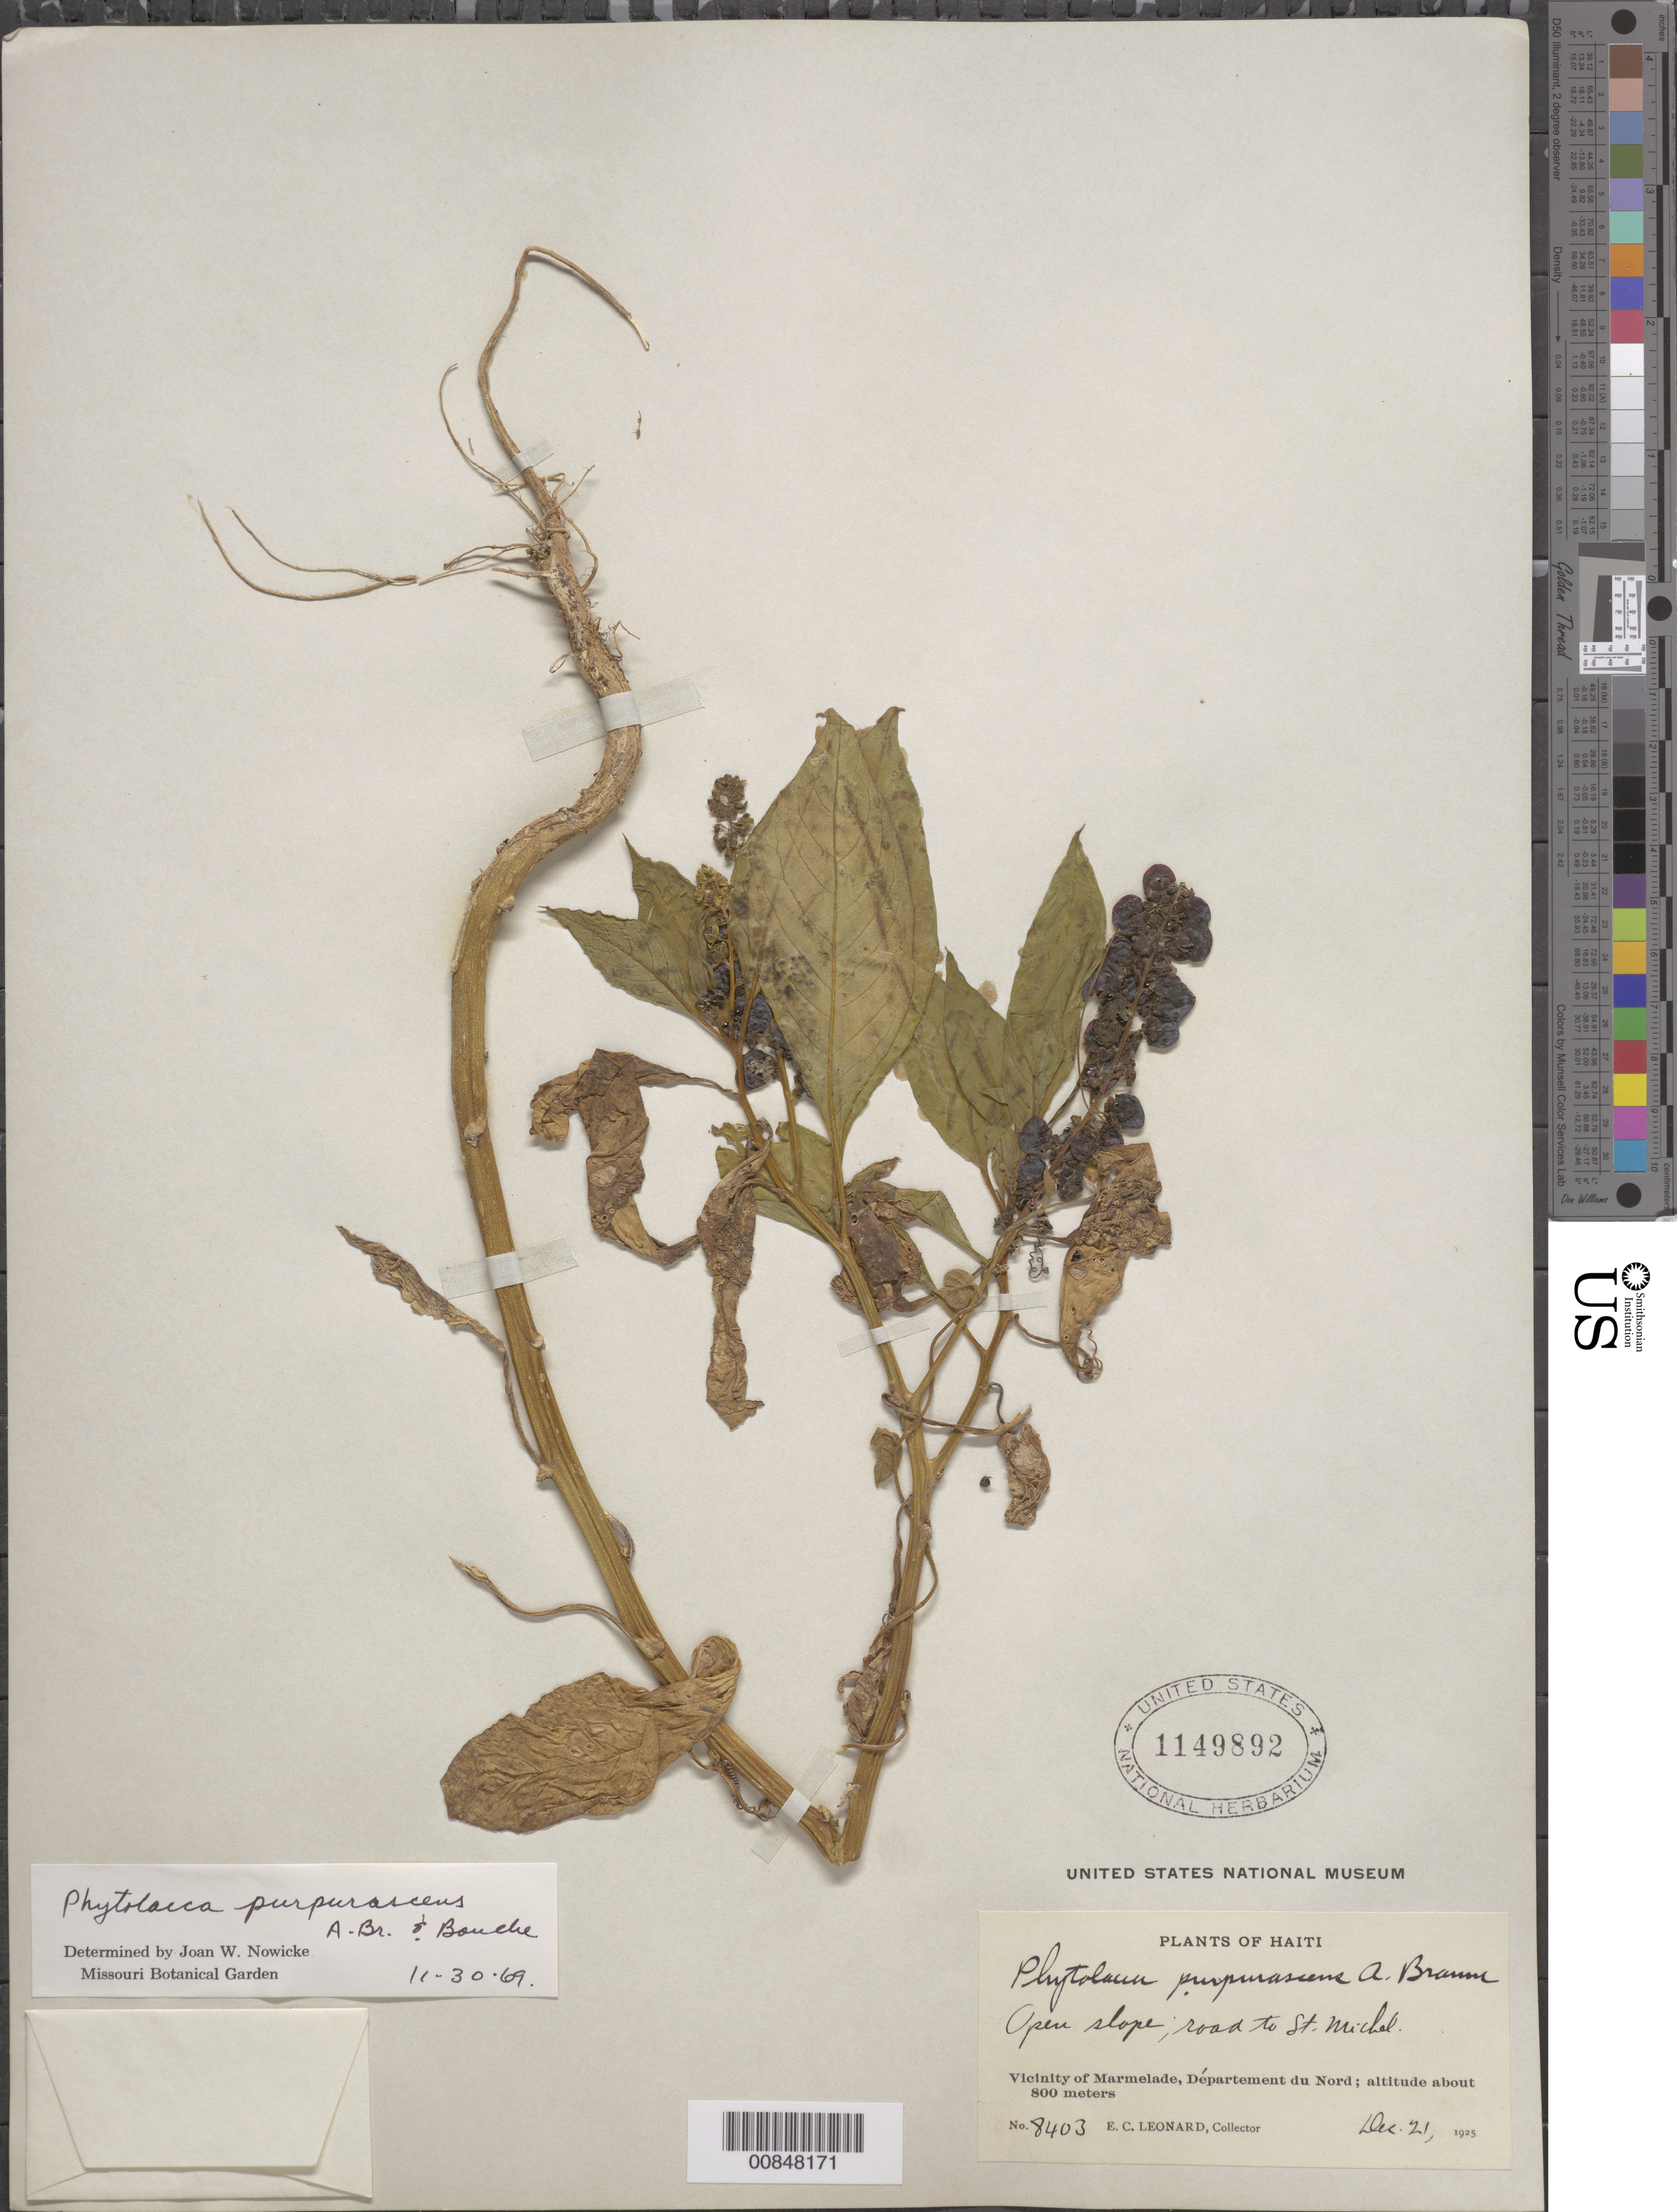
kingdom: Plantae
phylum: Tracheophyta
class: Magnoliopsida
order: Caryophyllales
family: Phytolaccaceae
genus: Phytolacca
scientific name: Phytolacca icosandra var. icosandra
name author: L.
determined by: Nowicke, J. W., (US), NMNH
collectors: E. C. Leonard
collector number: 8403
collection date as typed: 21 Dec 1925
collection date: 1925-12-21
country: Haiti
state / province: Nord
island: Hispaniola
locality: Vicinity of Marmelade. Road to St. Michel.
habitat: Open slope.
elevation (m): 800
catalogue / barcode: US 1149892